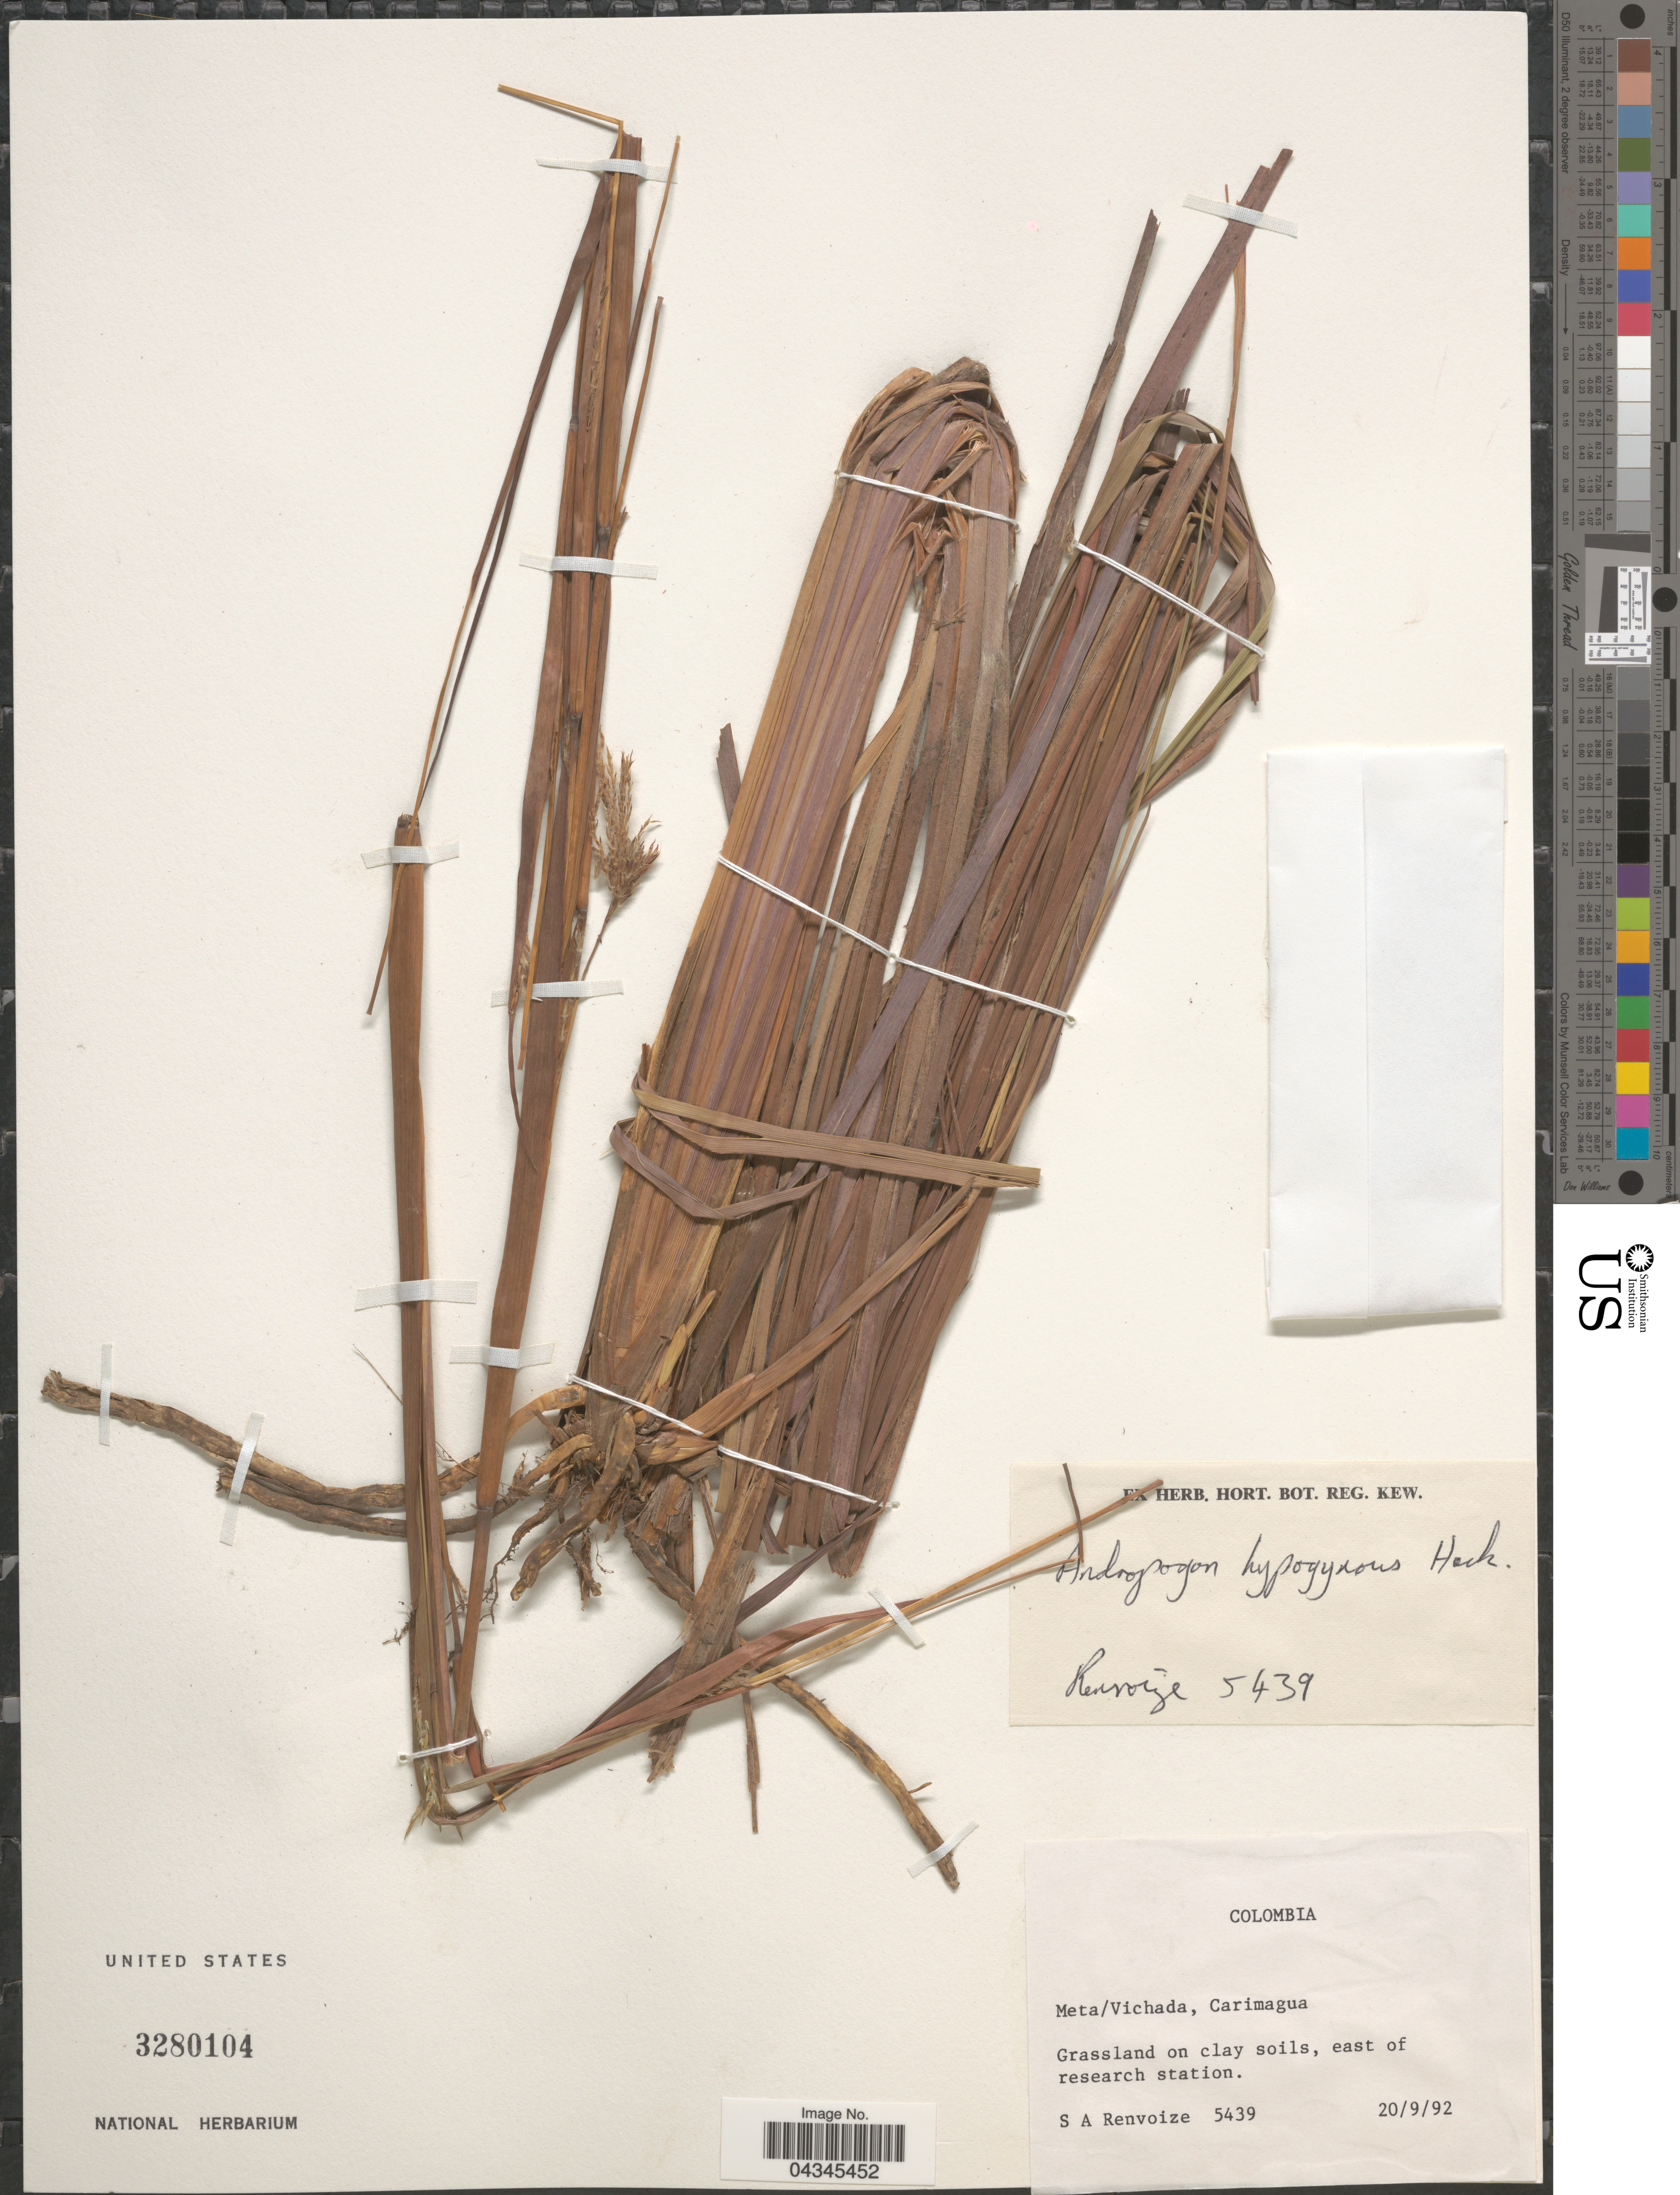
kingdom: Plantae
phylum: Tracheophyta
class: Liliopsida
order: Poales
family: Poaceae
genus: Andropogon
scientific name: Andropogon hypogynus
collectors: S. A. Renvoize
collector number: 5439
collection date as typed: Transcribed d/m/y: 20/9/92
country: Colombia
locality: Meta/Vichada, Carimagua. Grassland on clay soils, east of research station.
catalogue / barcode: US 3280104